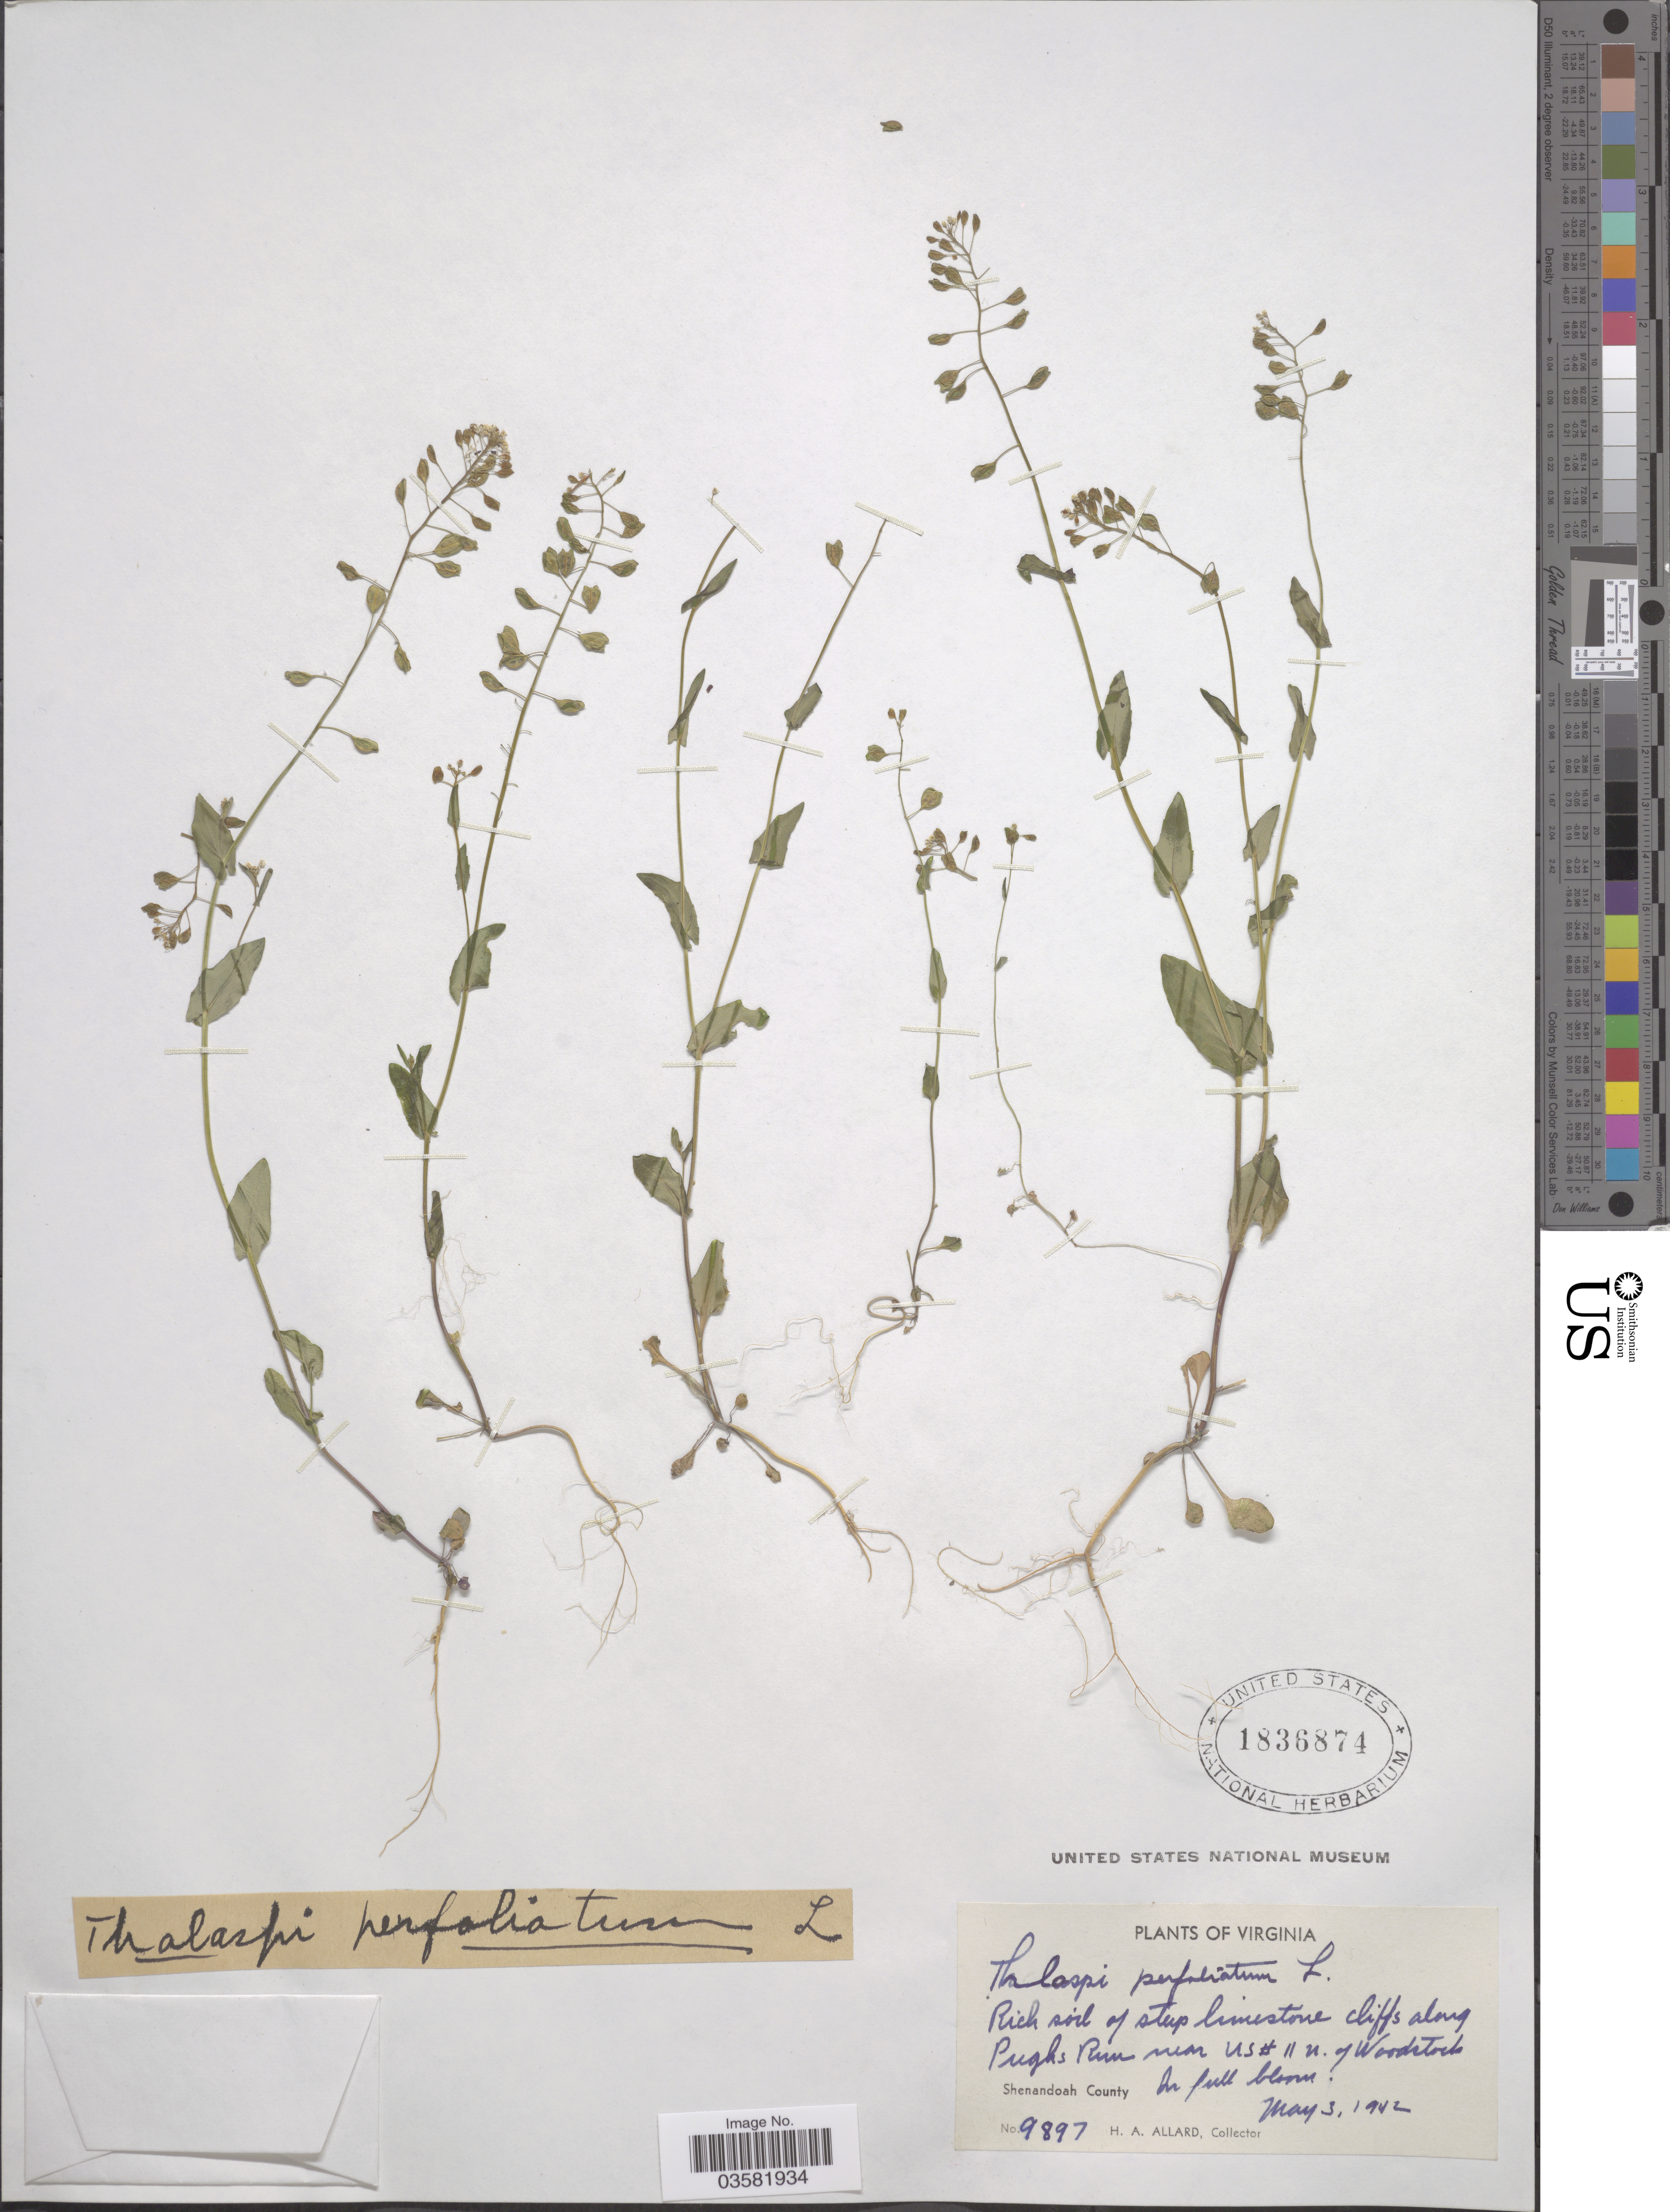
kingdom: Plantae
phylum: Tracheophyta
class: Magnoliopsida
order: Brassicales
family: Brassicaceae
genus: Thlaspi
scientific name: Thlaspi perfoliatum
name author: L.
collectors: H. A. Allard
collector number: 9897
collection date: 1942-05-03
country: United States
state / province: Virginia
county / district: Shenandoah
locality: Along Pughs Run near US #11 n. of Woodstock. Shenandoah County.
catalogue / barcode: US 1836874